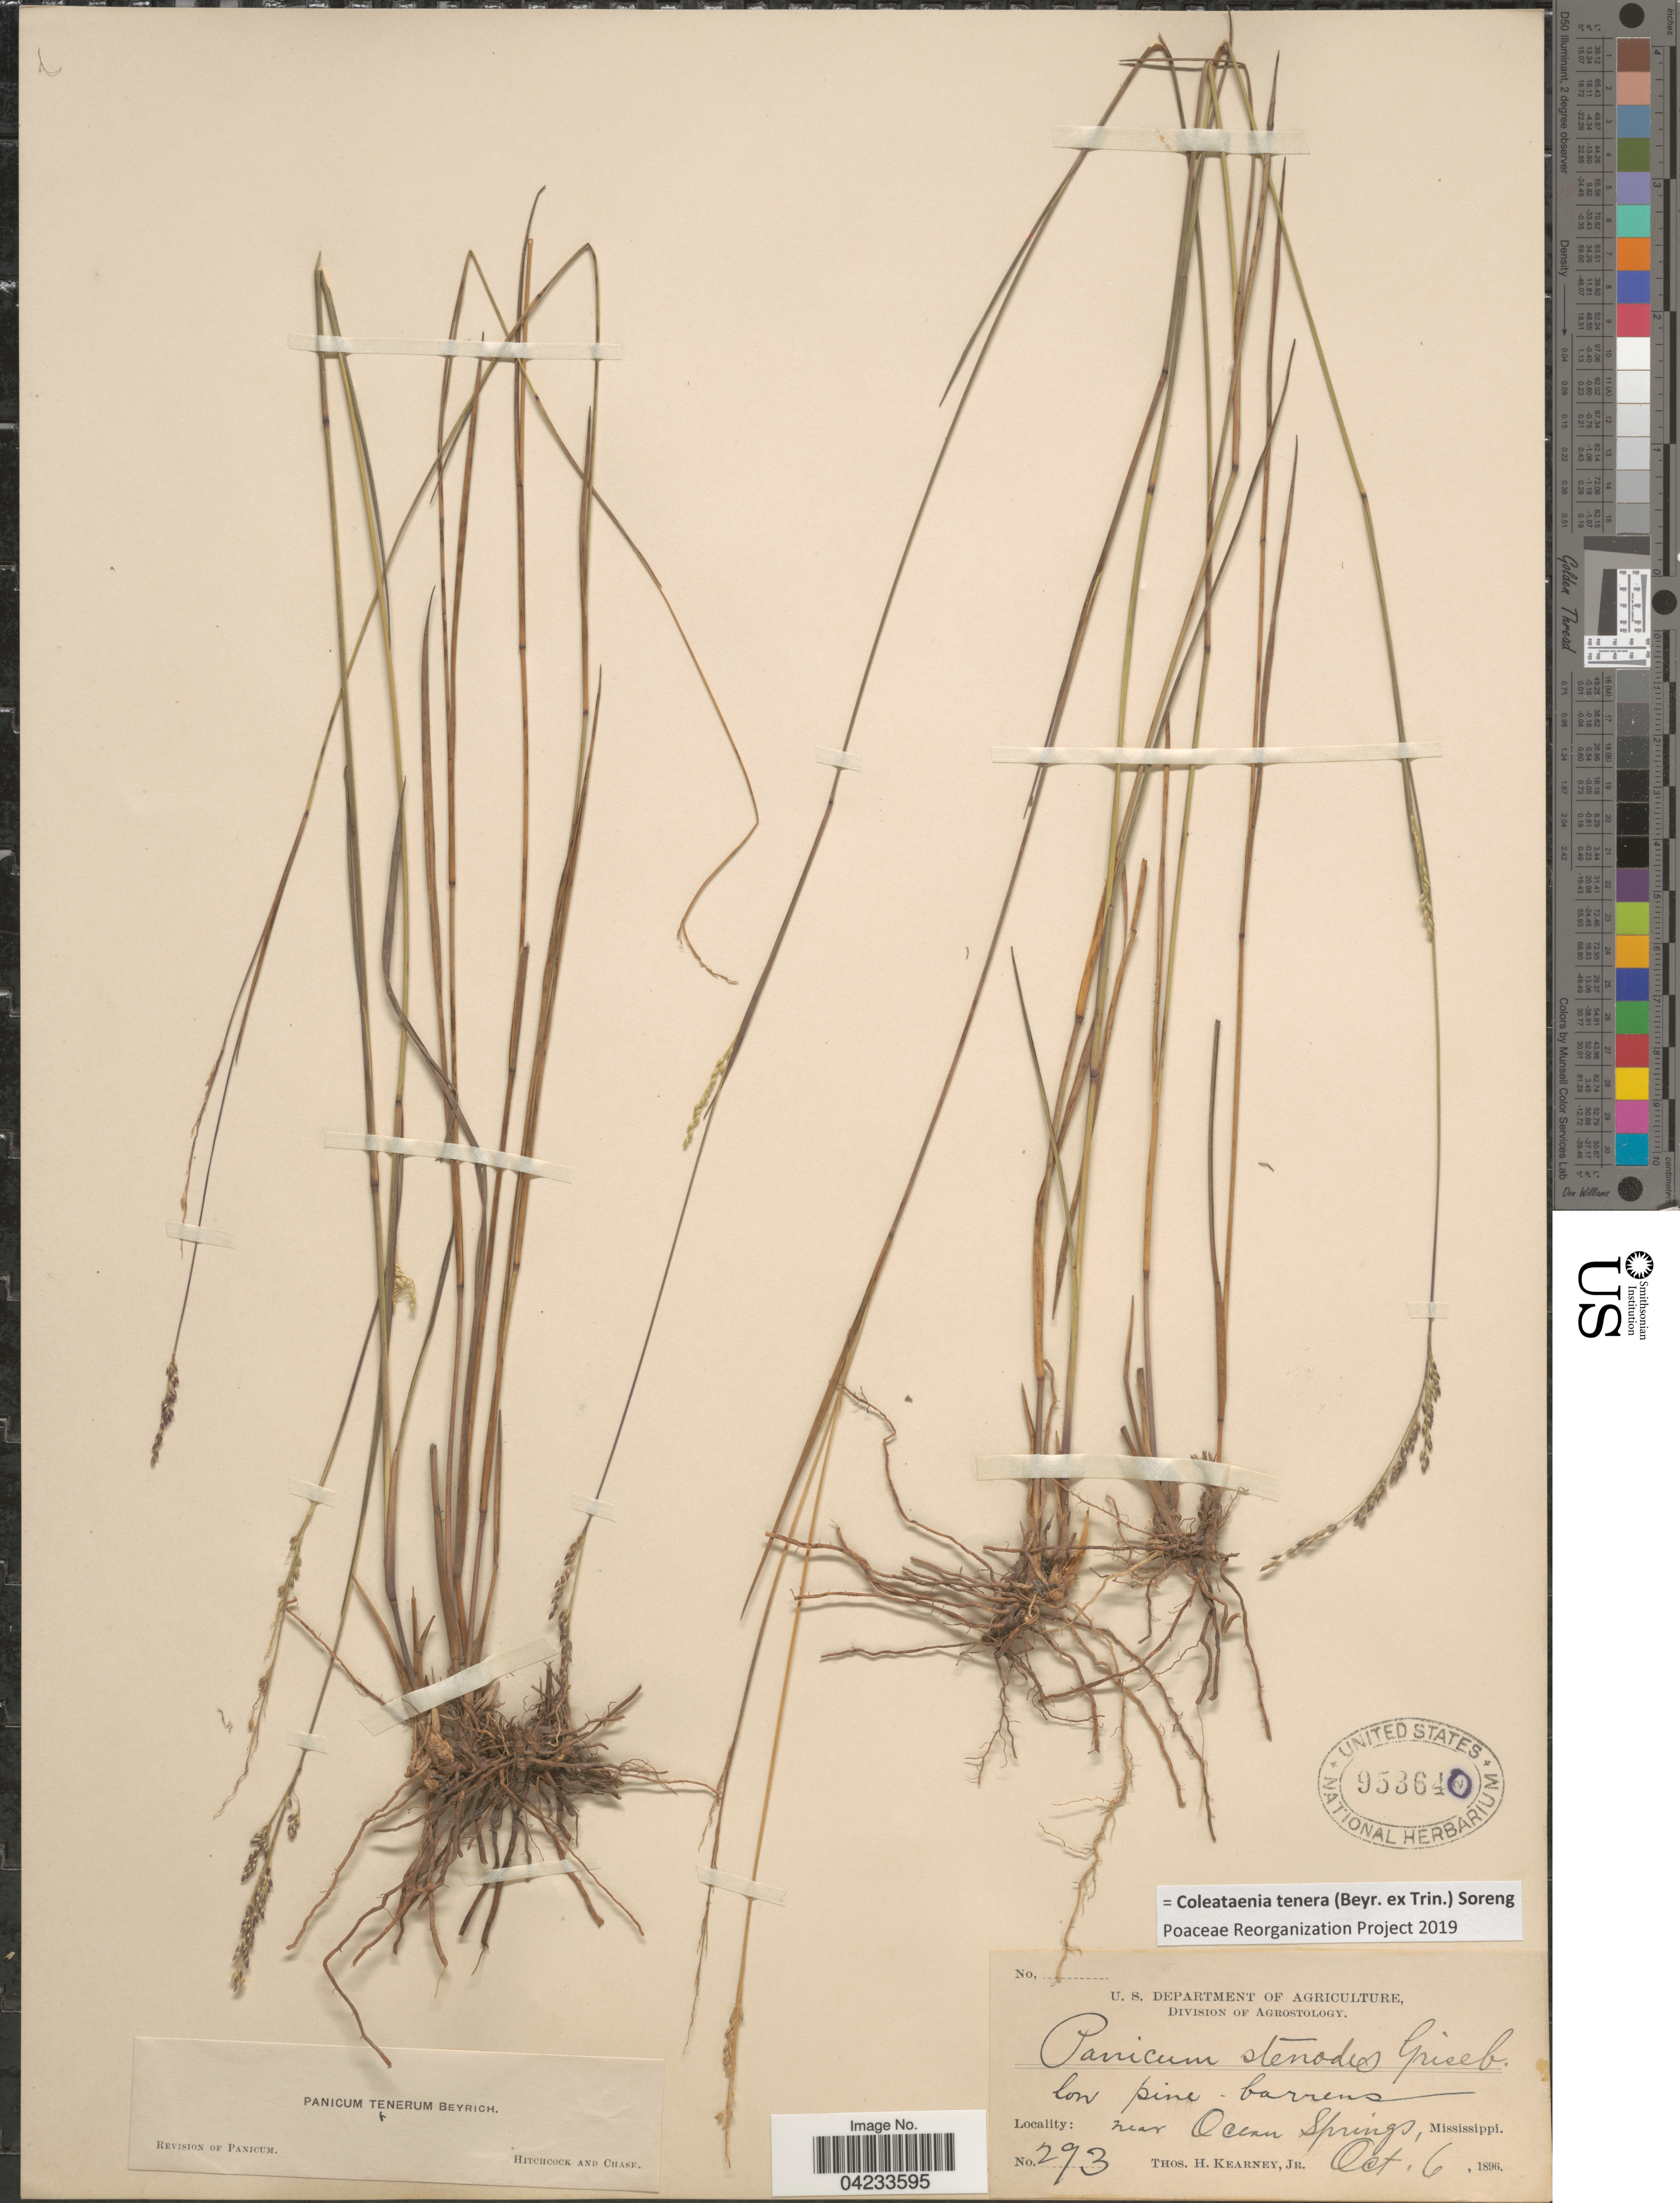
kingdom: Plantae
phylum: Tracheophyta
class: Liliopsida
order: Poales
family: Poaceae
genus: Coleataenia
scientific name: Coleataenia tenera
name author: (Beyr. ex Trin.) Soreng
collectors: T. H. Kearney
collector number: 293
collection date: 1896-10-06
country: United States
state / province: Mississippi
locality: Low pine barrens near Ocean Springs.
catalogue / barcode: US 953640